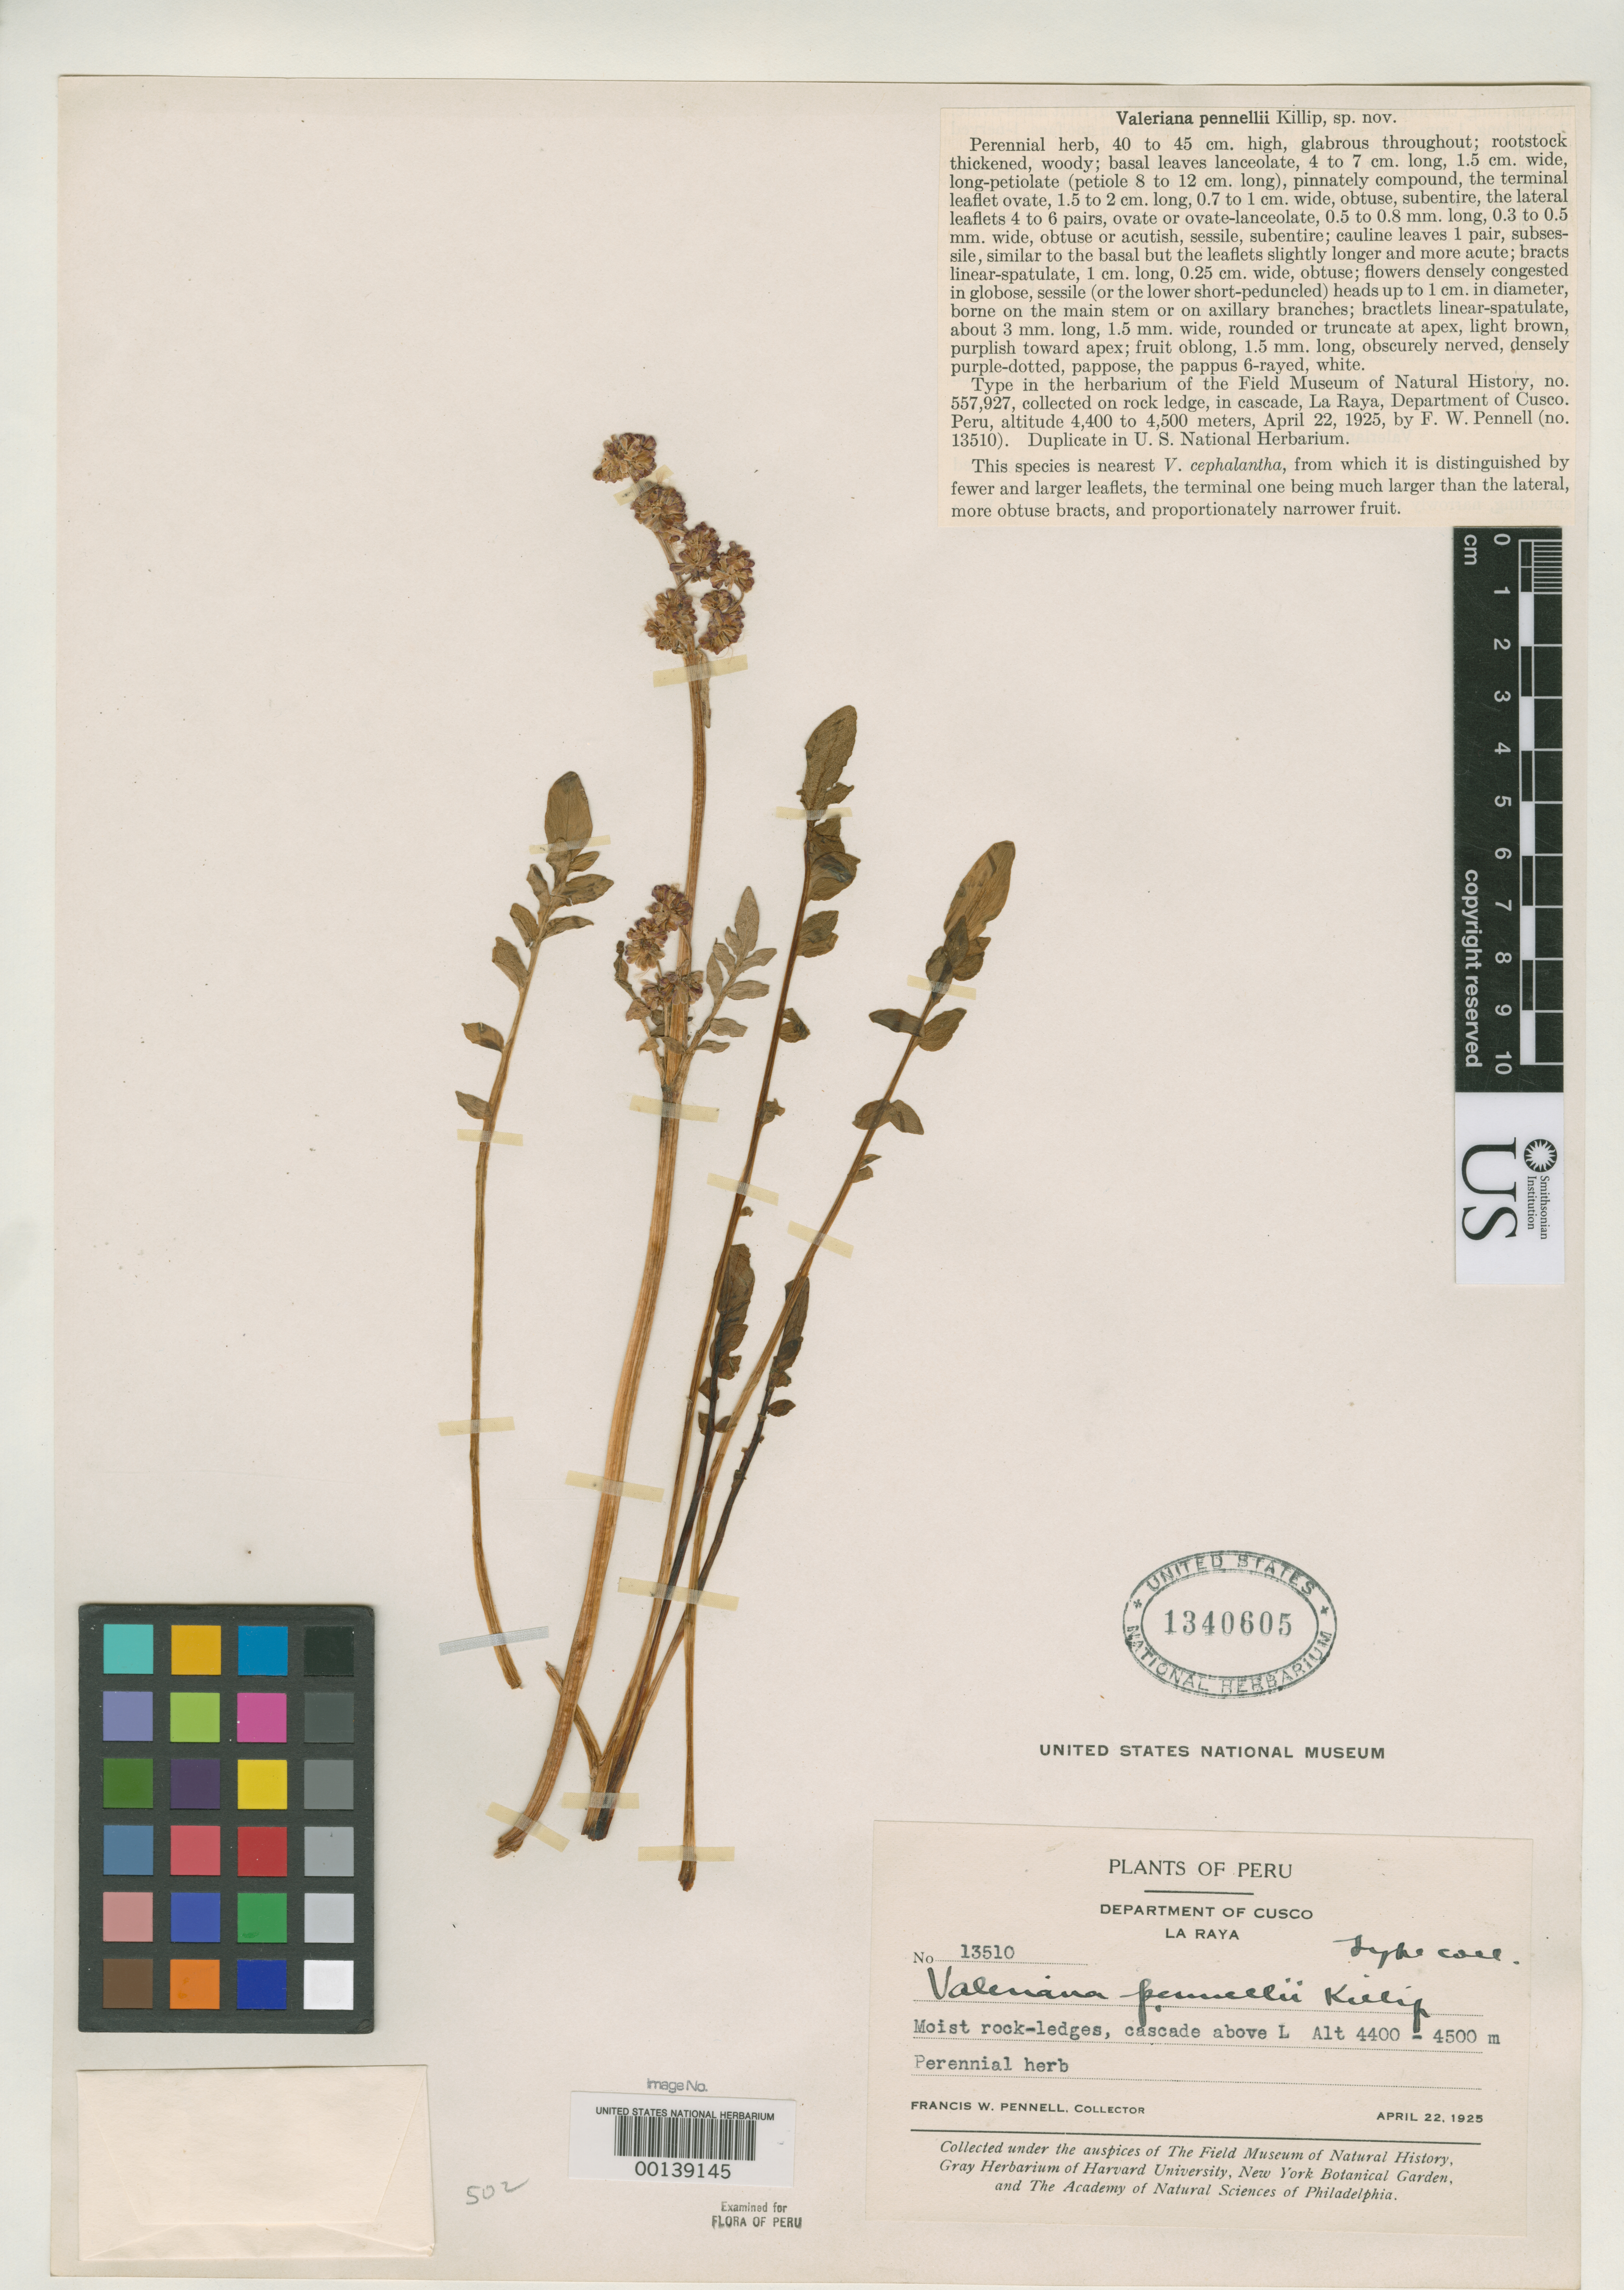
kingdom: Plantae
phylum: Tracheophyta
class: Magnoliopsida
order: Dipsacales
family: Caprifoliaceae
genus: Valeriana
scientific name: Valeriana pennellii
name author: Killip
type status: Isotype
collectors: F. W. Pennell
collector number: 13510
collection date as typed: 22 Apr 1925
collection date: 1925-04-22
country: Peru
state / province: Cusco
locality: La Raya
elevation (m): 4400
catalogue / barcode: US 1340605